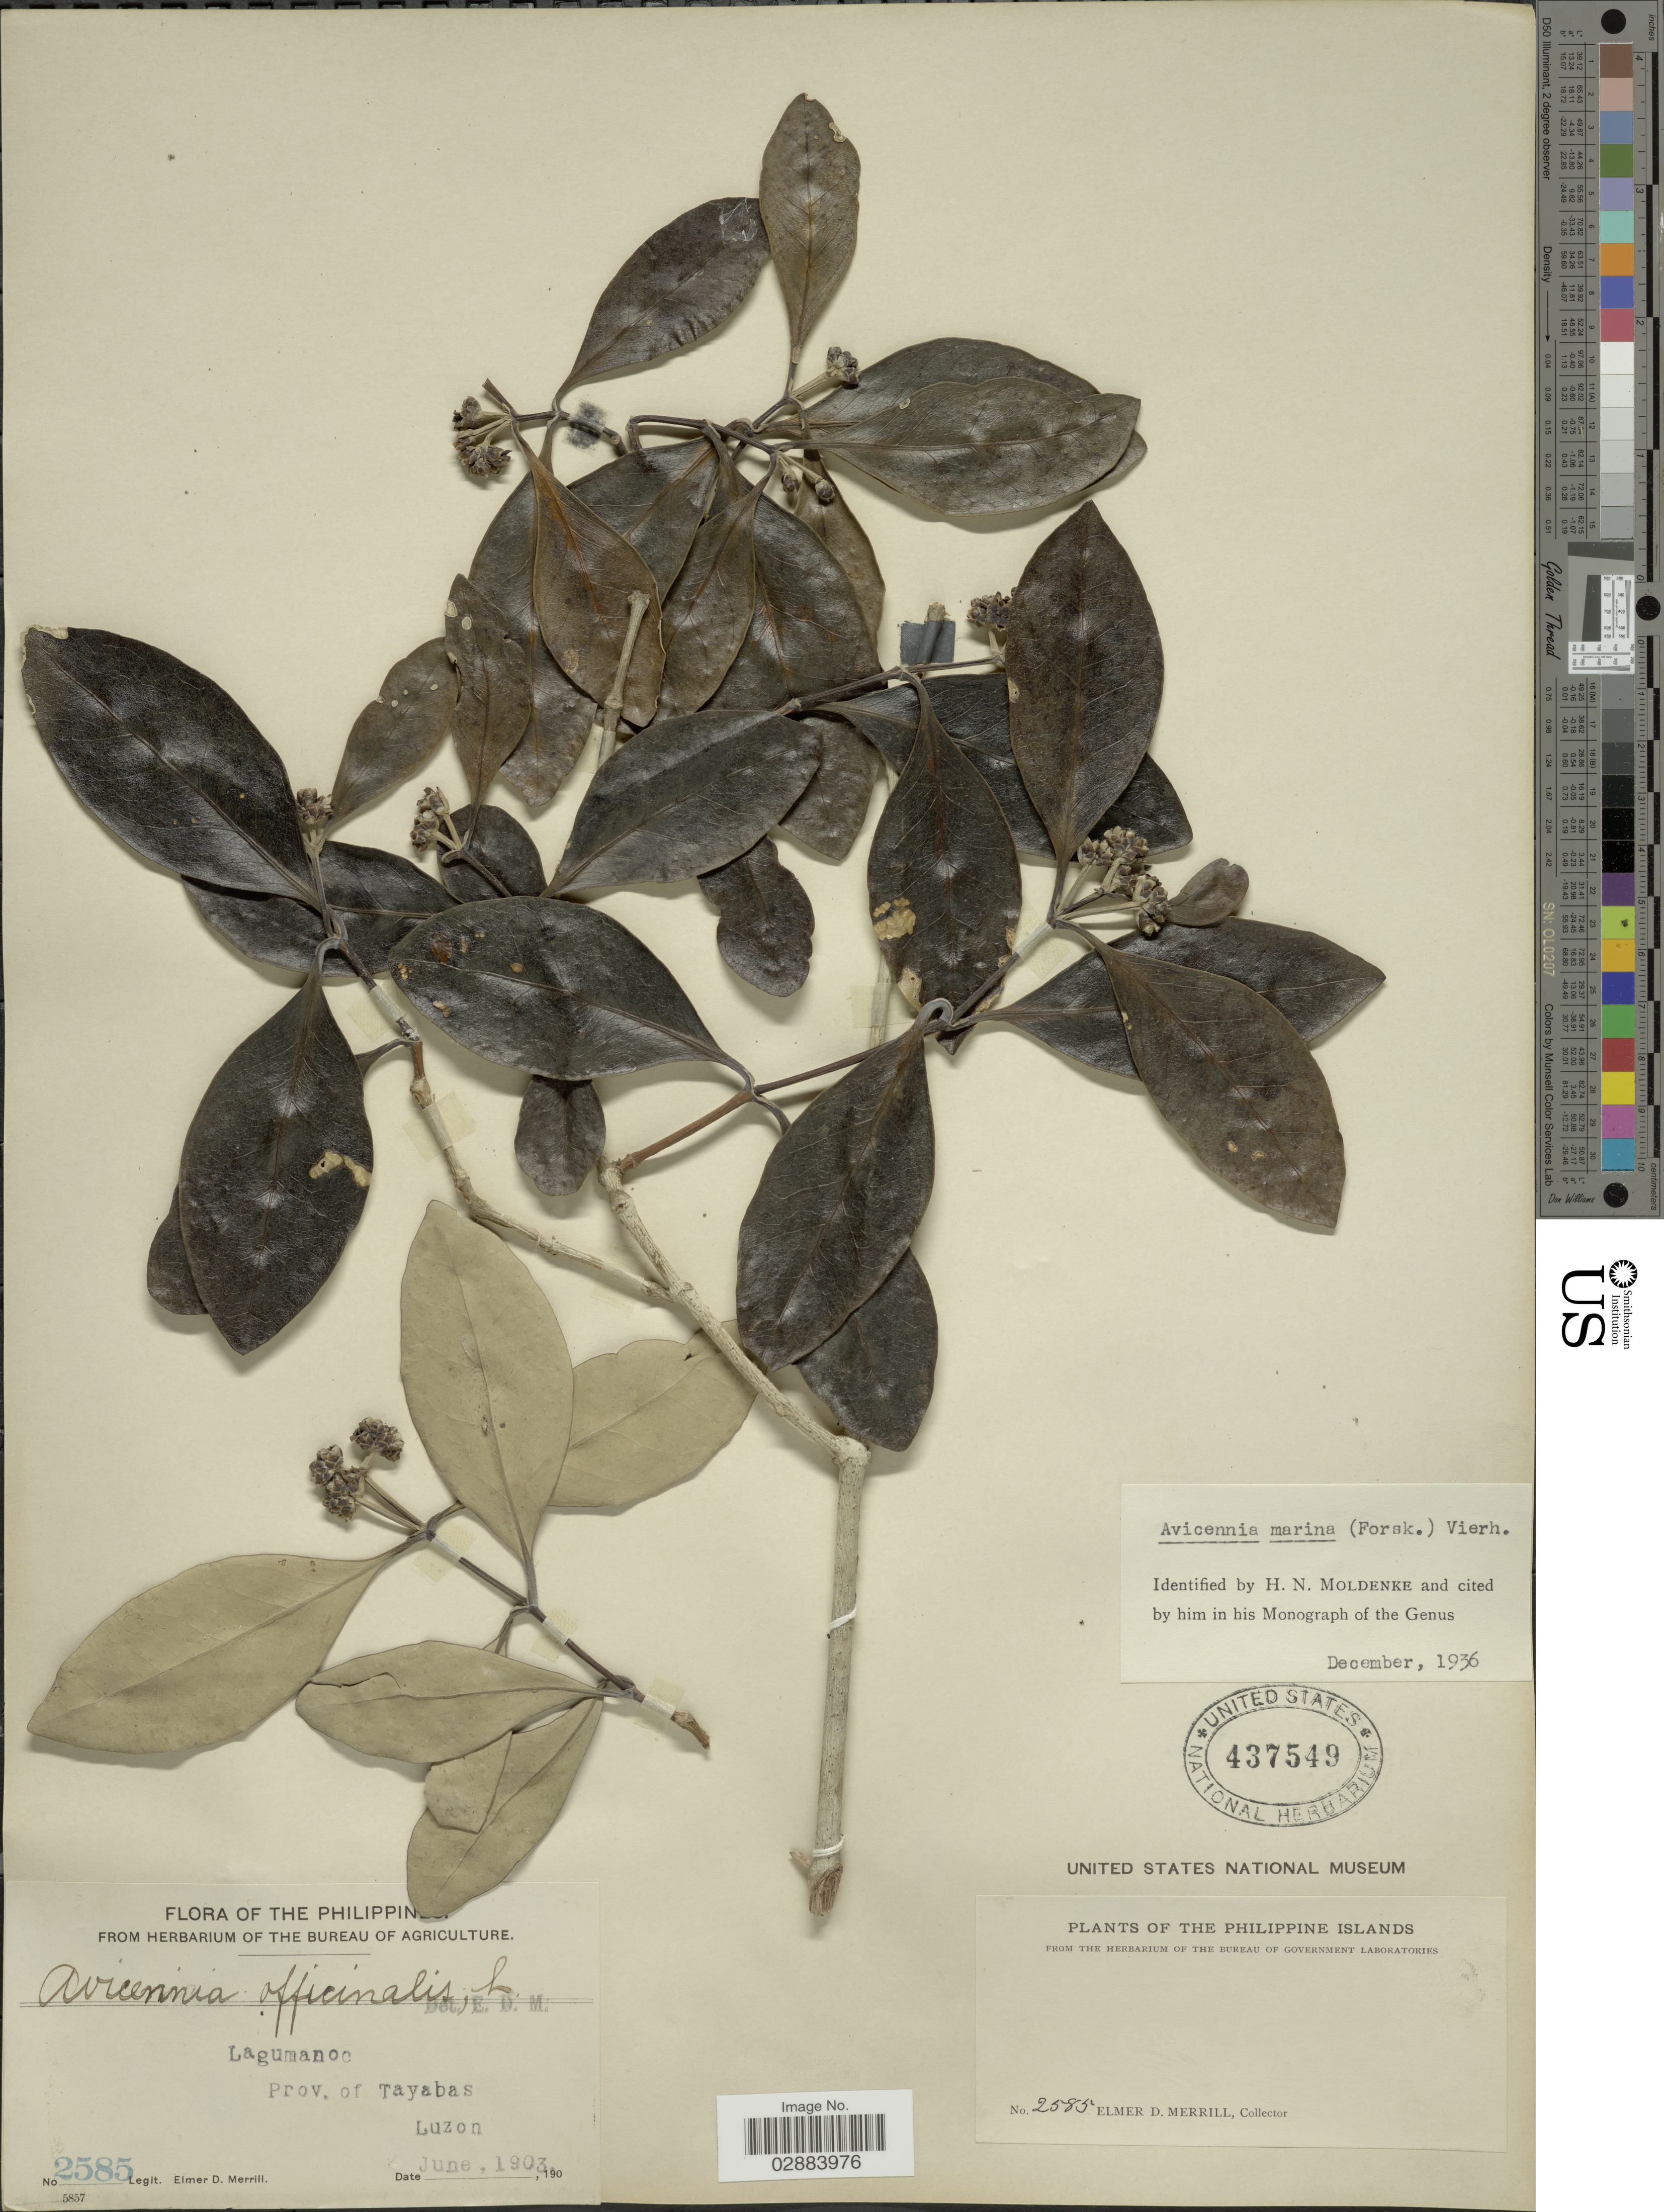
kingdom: Plantae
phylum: Tracheophyta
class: Magnoliopsida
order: Lamiales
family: Acanthaceae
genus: Avicennia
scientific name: Avicennia marina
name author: (Forssk.) Vierh.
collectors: E. D. Merrill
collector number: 2585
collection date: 1903-06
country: Philippines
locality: The Philippine Islands. Lagumanoc. Prov. of Tayabas Luzon.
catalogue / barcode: US 437549